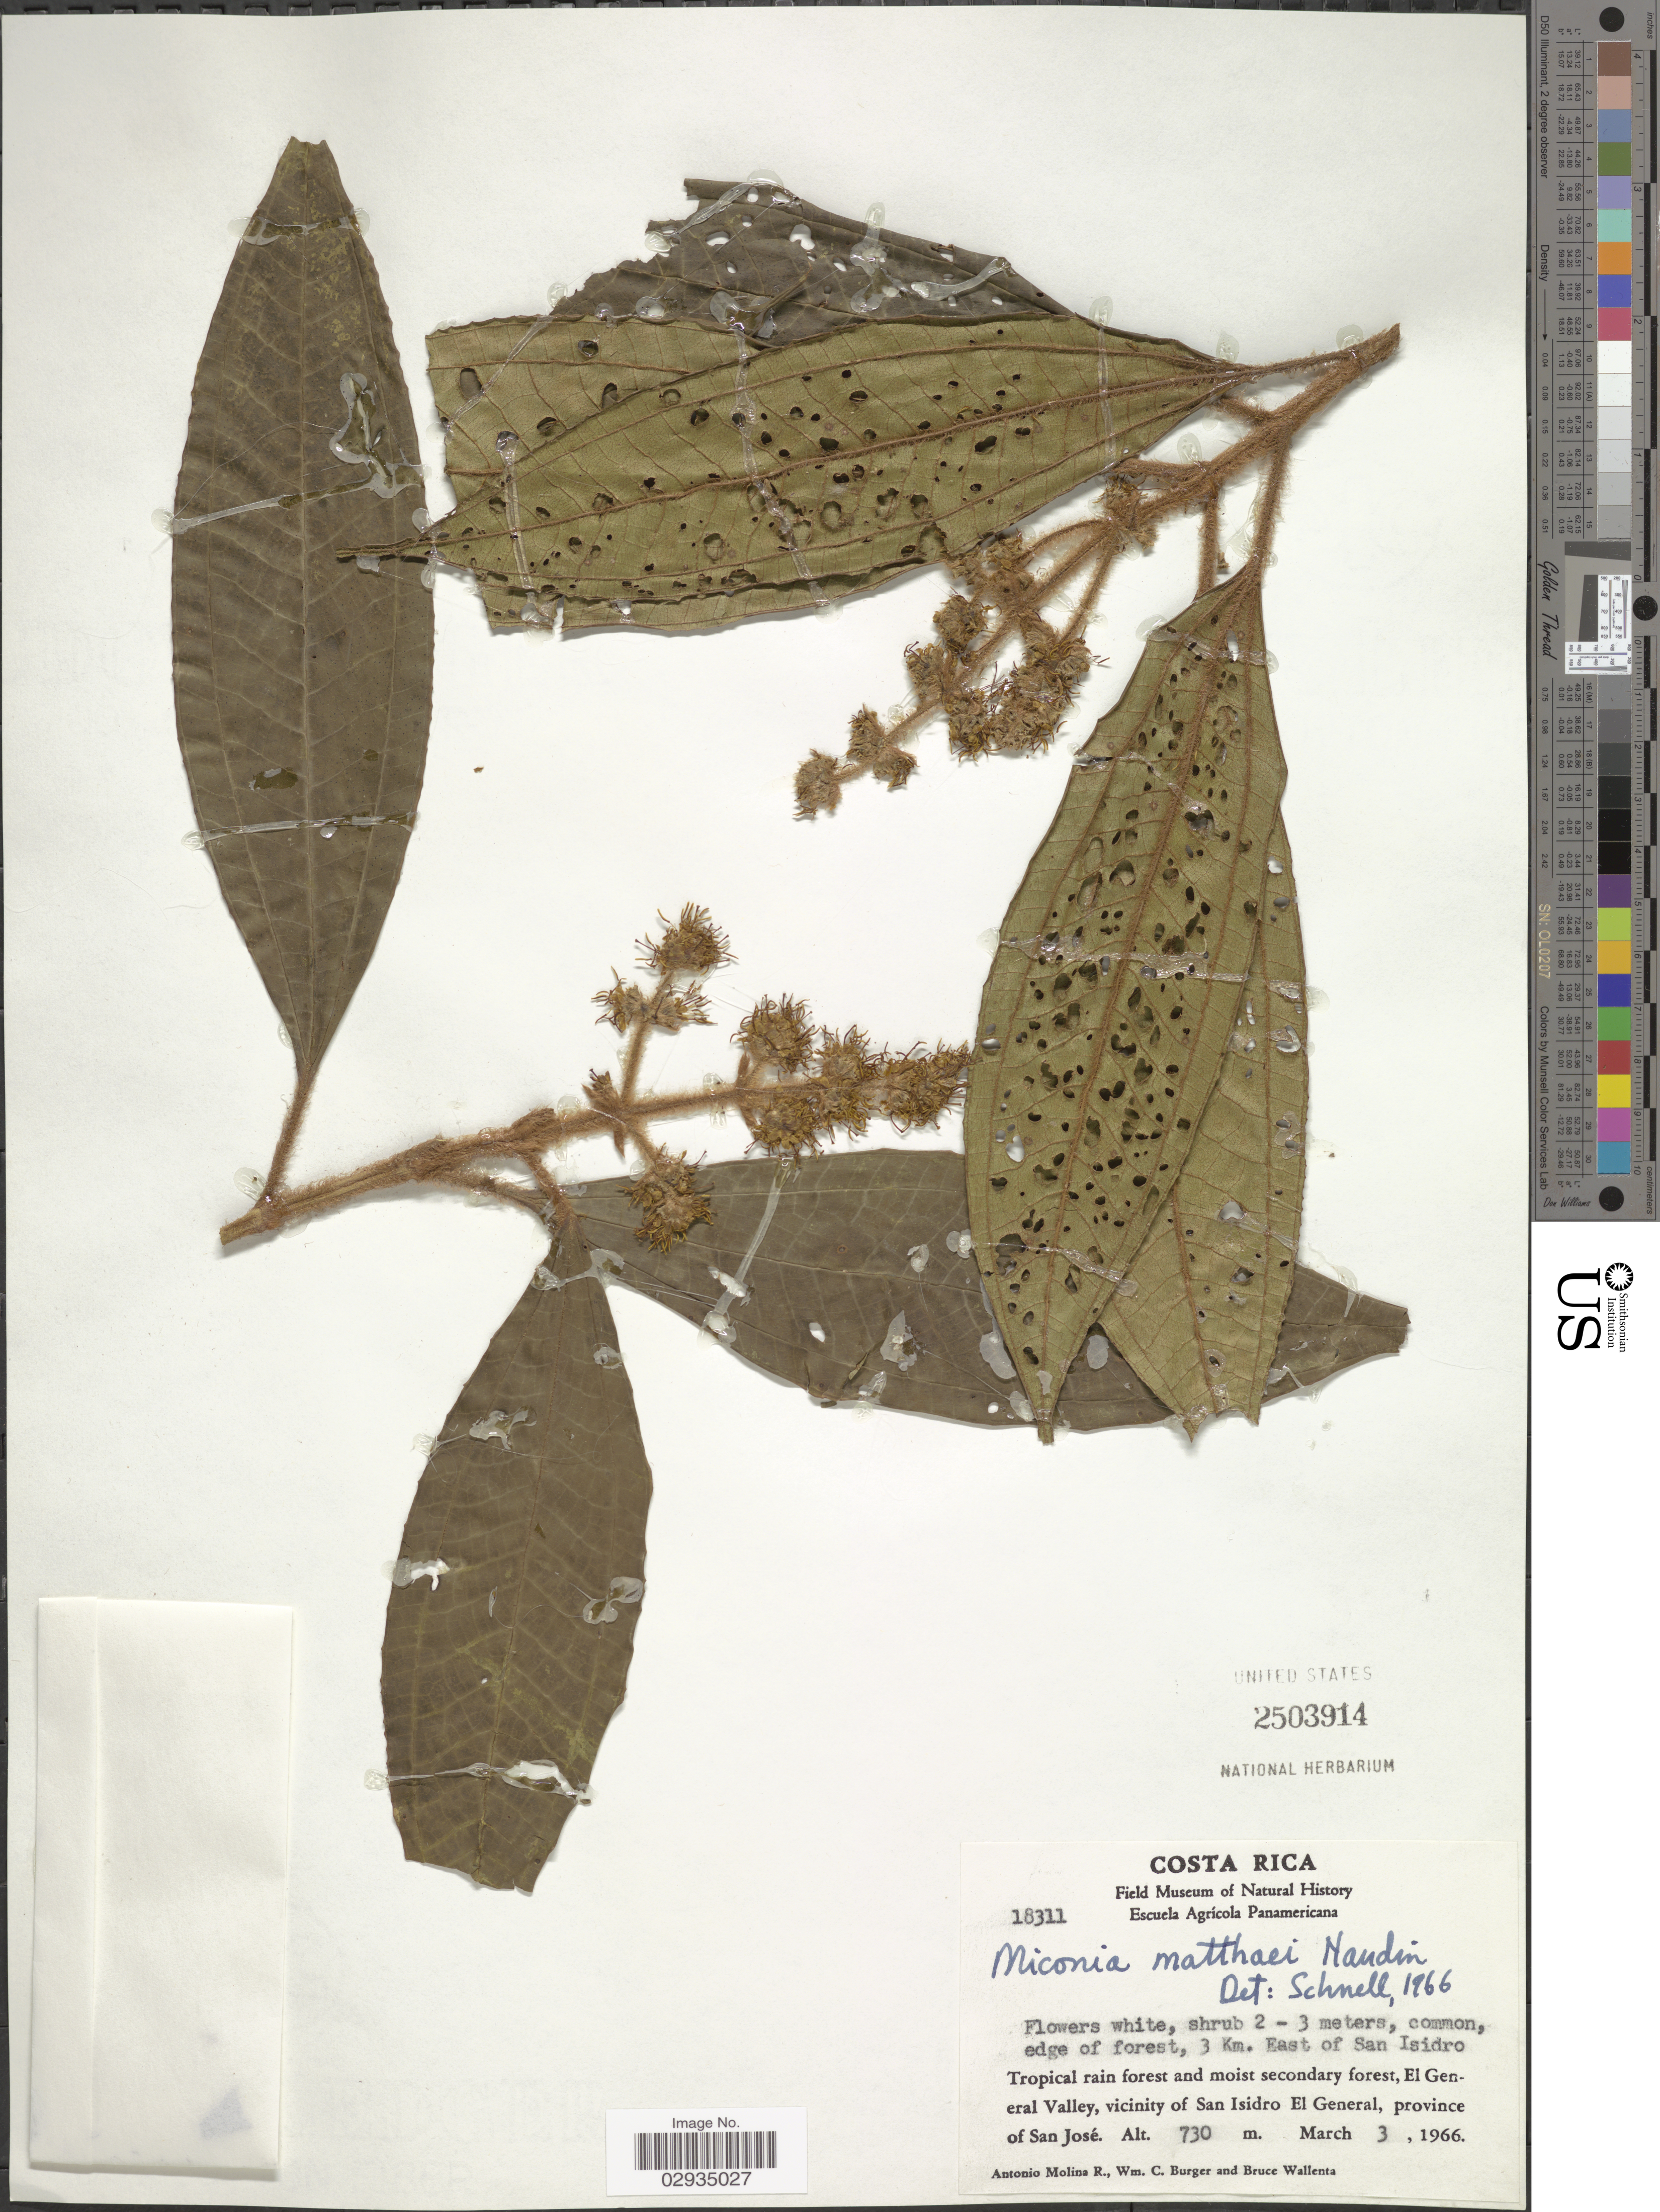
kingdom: Plantae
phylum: Tracheophyta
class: Magnoliopsida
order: Myrtales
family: Melastomataceae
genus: Miconia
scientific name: Miconia matthaei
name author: Naudin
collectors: A. Molina R.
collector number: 18311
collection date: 1966-03-03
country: Costa Rica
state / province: San José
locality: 3 Km. East of San Isidro. Tropical rain forest and moist secondary forest, El General Valley, vicinity of San Isidro El General.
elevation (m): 730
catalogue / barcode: US 2503914